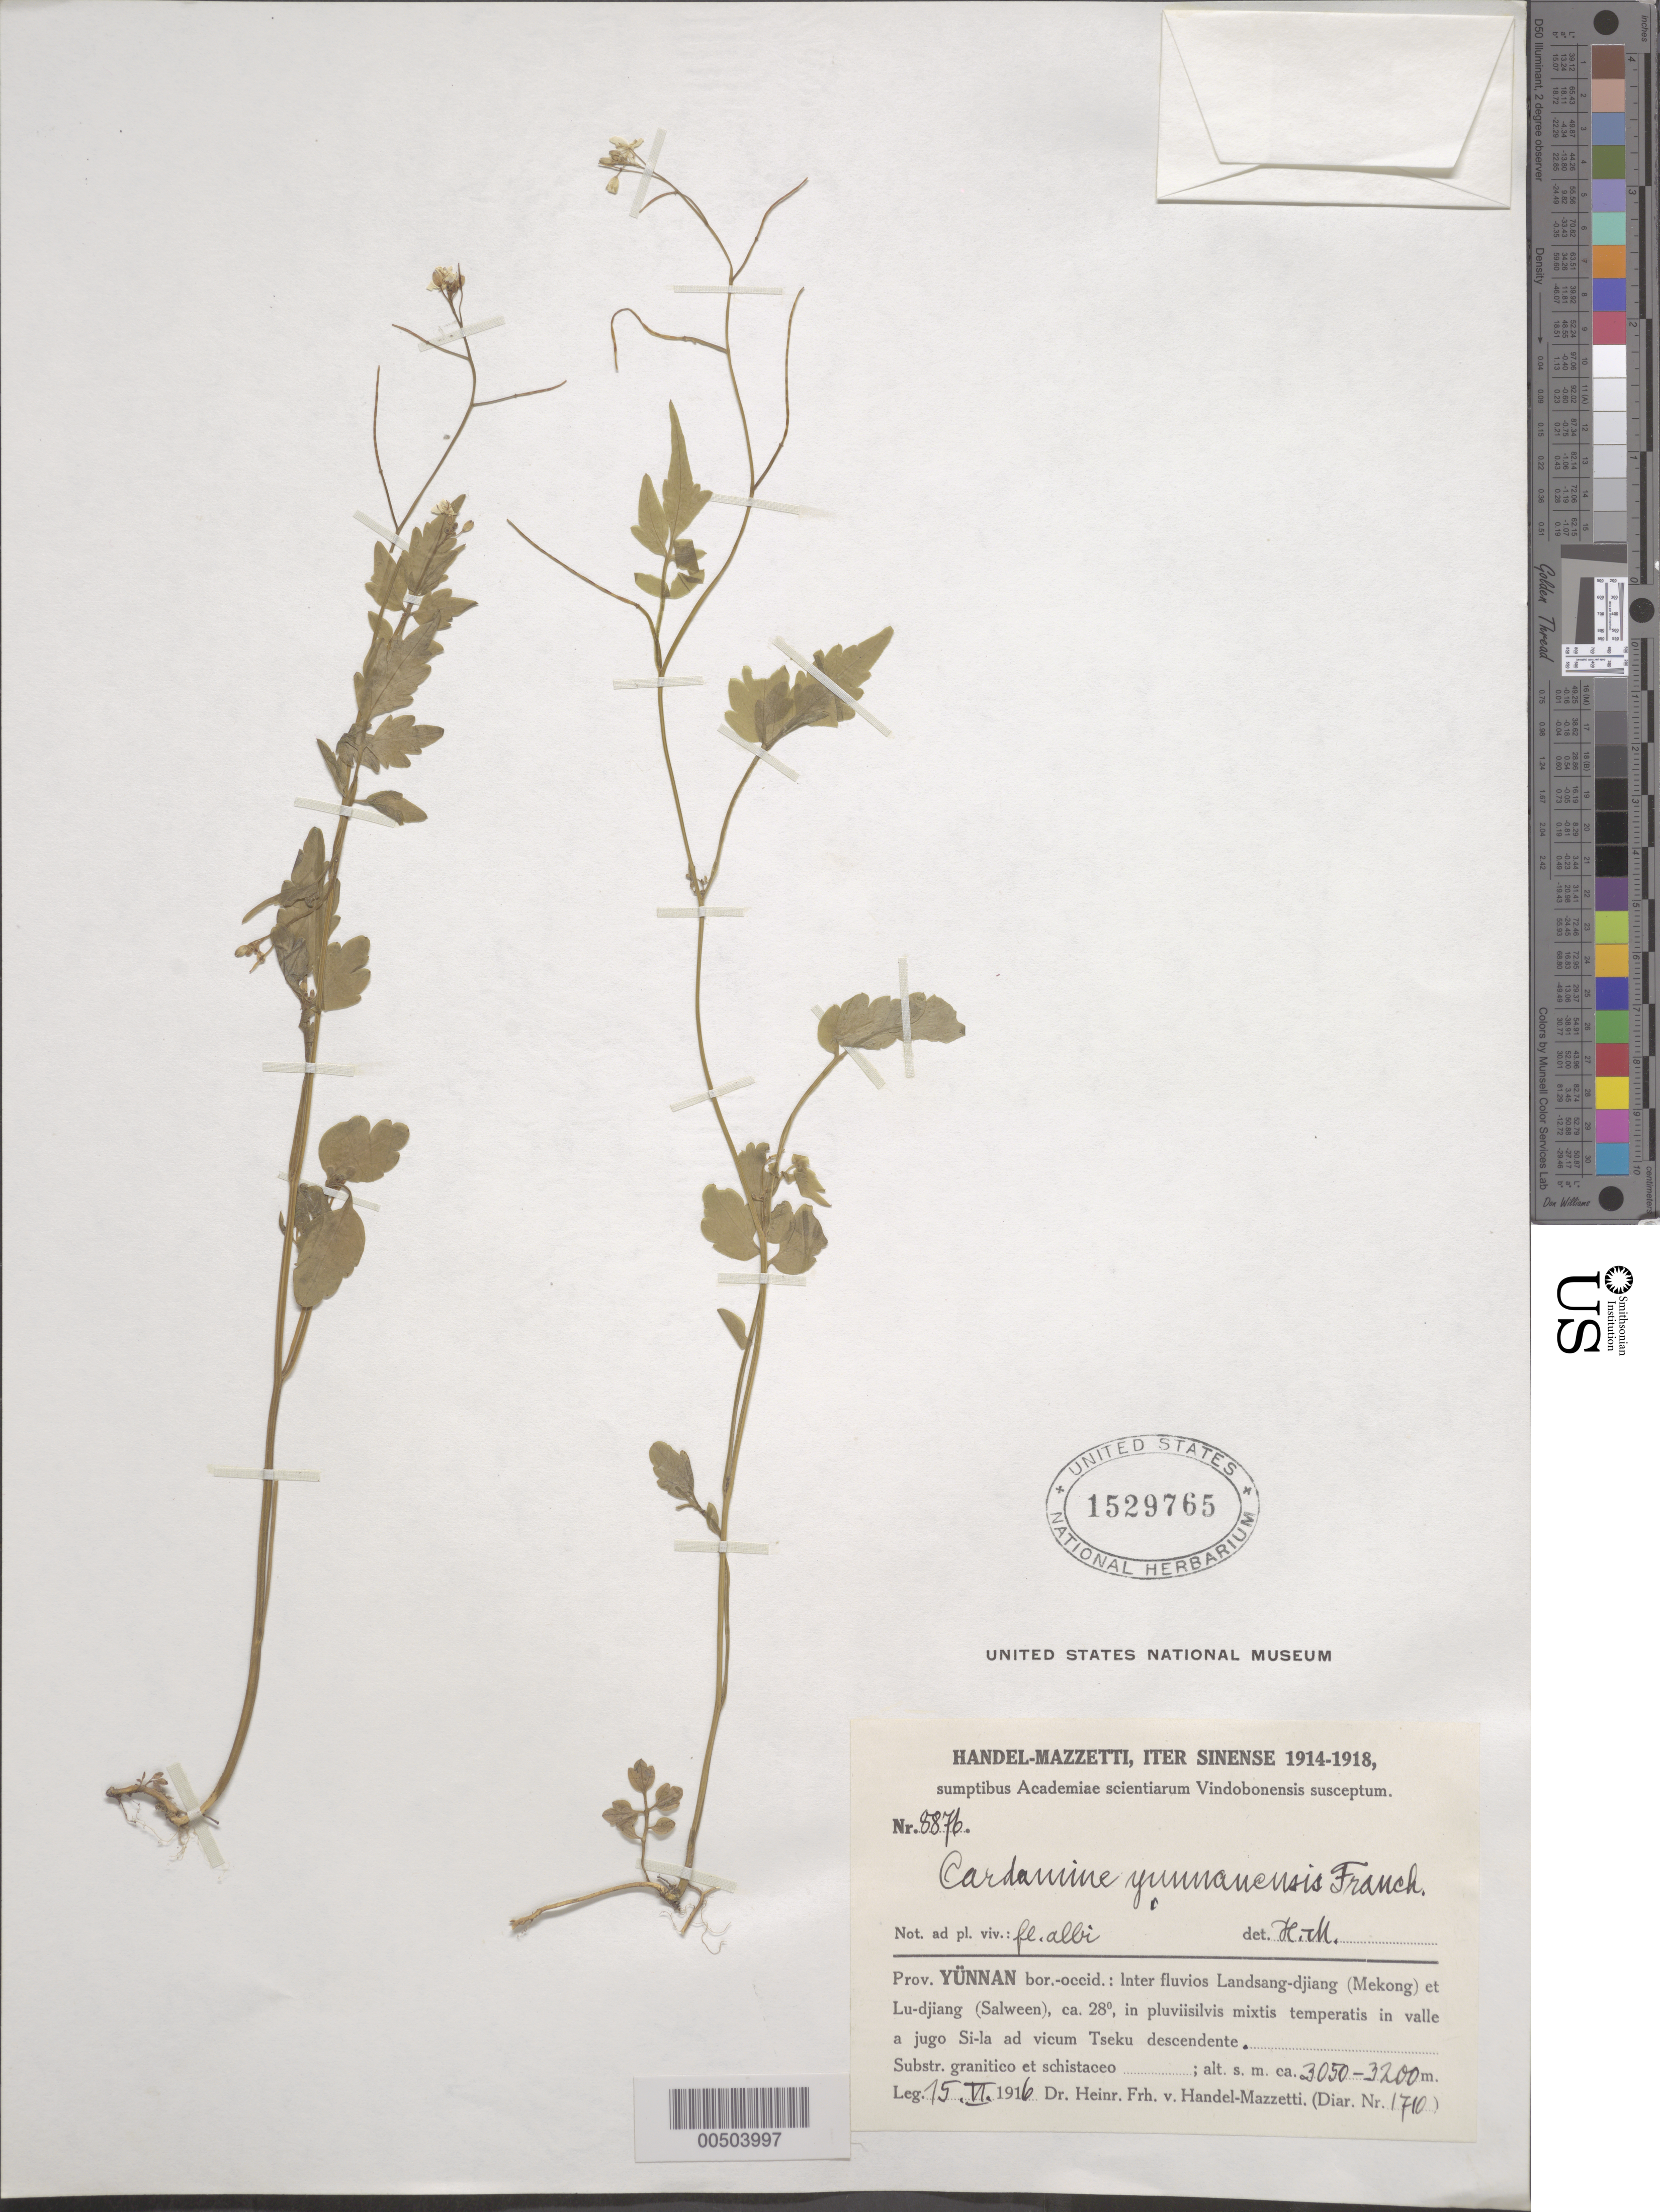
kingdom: Plantae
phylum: Tracheophyta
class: Magnoliopsida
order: Brassicales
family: Brassicaceae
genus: Cardamine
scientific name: Cardamine yunnanensis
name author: Franch.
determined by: Handel-Mazzetti, Heinrich R. E.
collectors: H. Handel-Mazzetti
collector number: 8876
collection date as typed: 15 Apr 1916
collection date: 1916-04-15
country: China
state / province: Yunnan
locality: Inter fluvios Landsang-djiang (Mekong) et Lu-djiang (Salween) (lat/long recorded as: lat=28:0:0:N long=:::)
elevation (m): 3050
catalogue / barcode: US 1529765